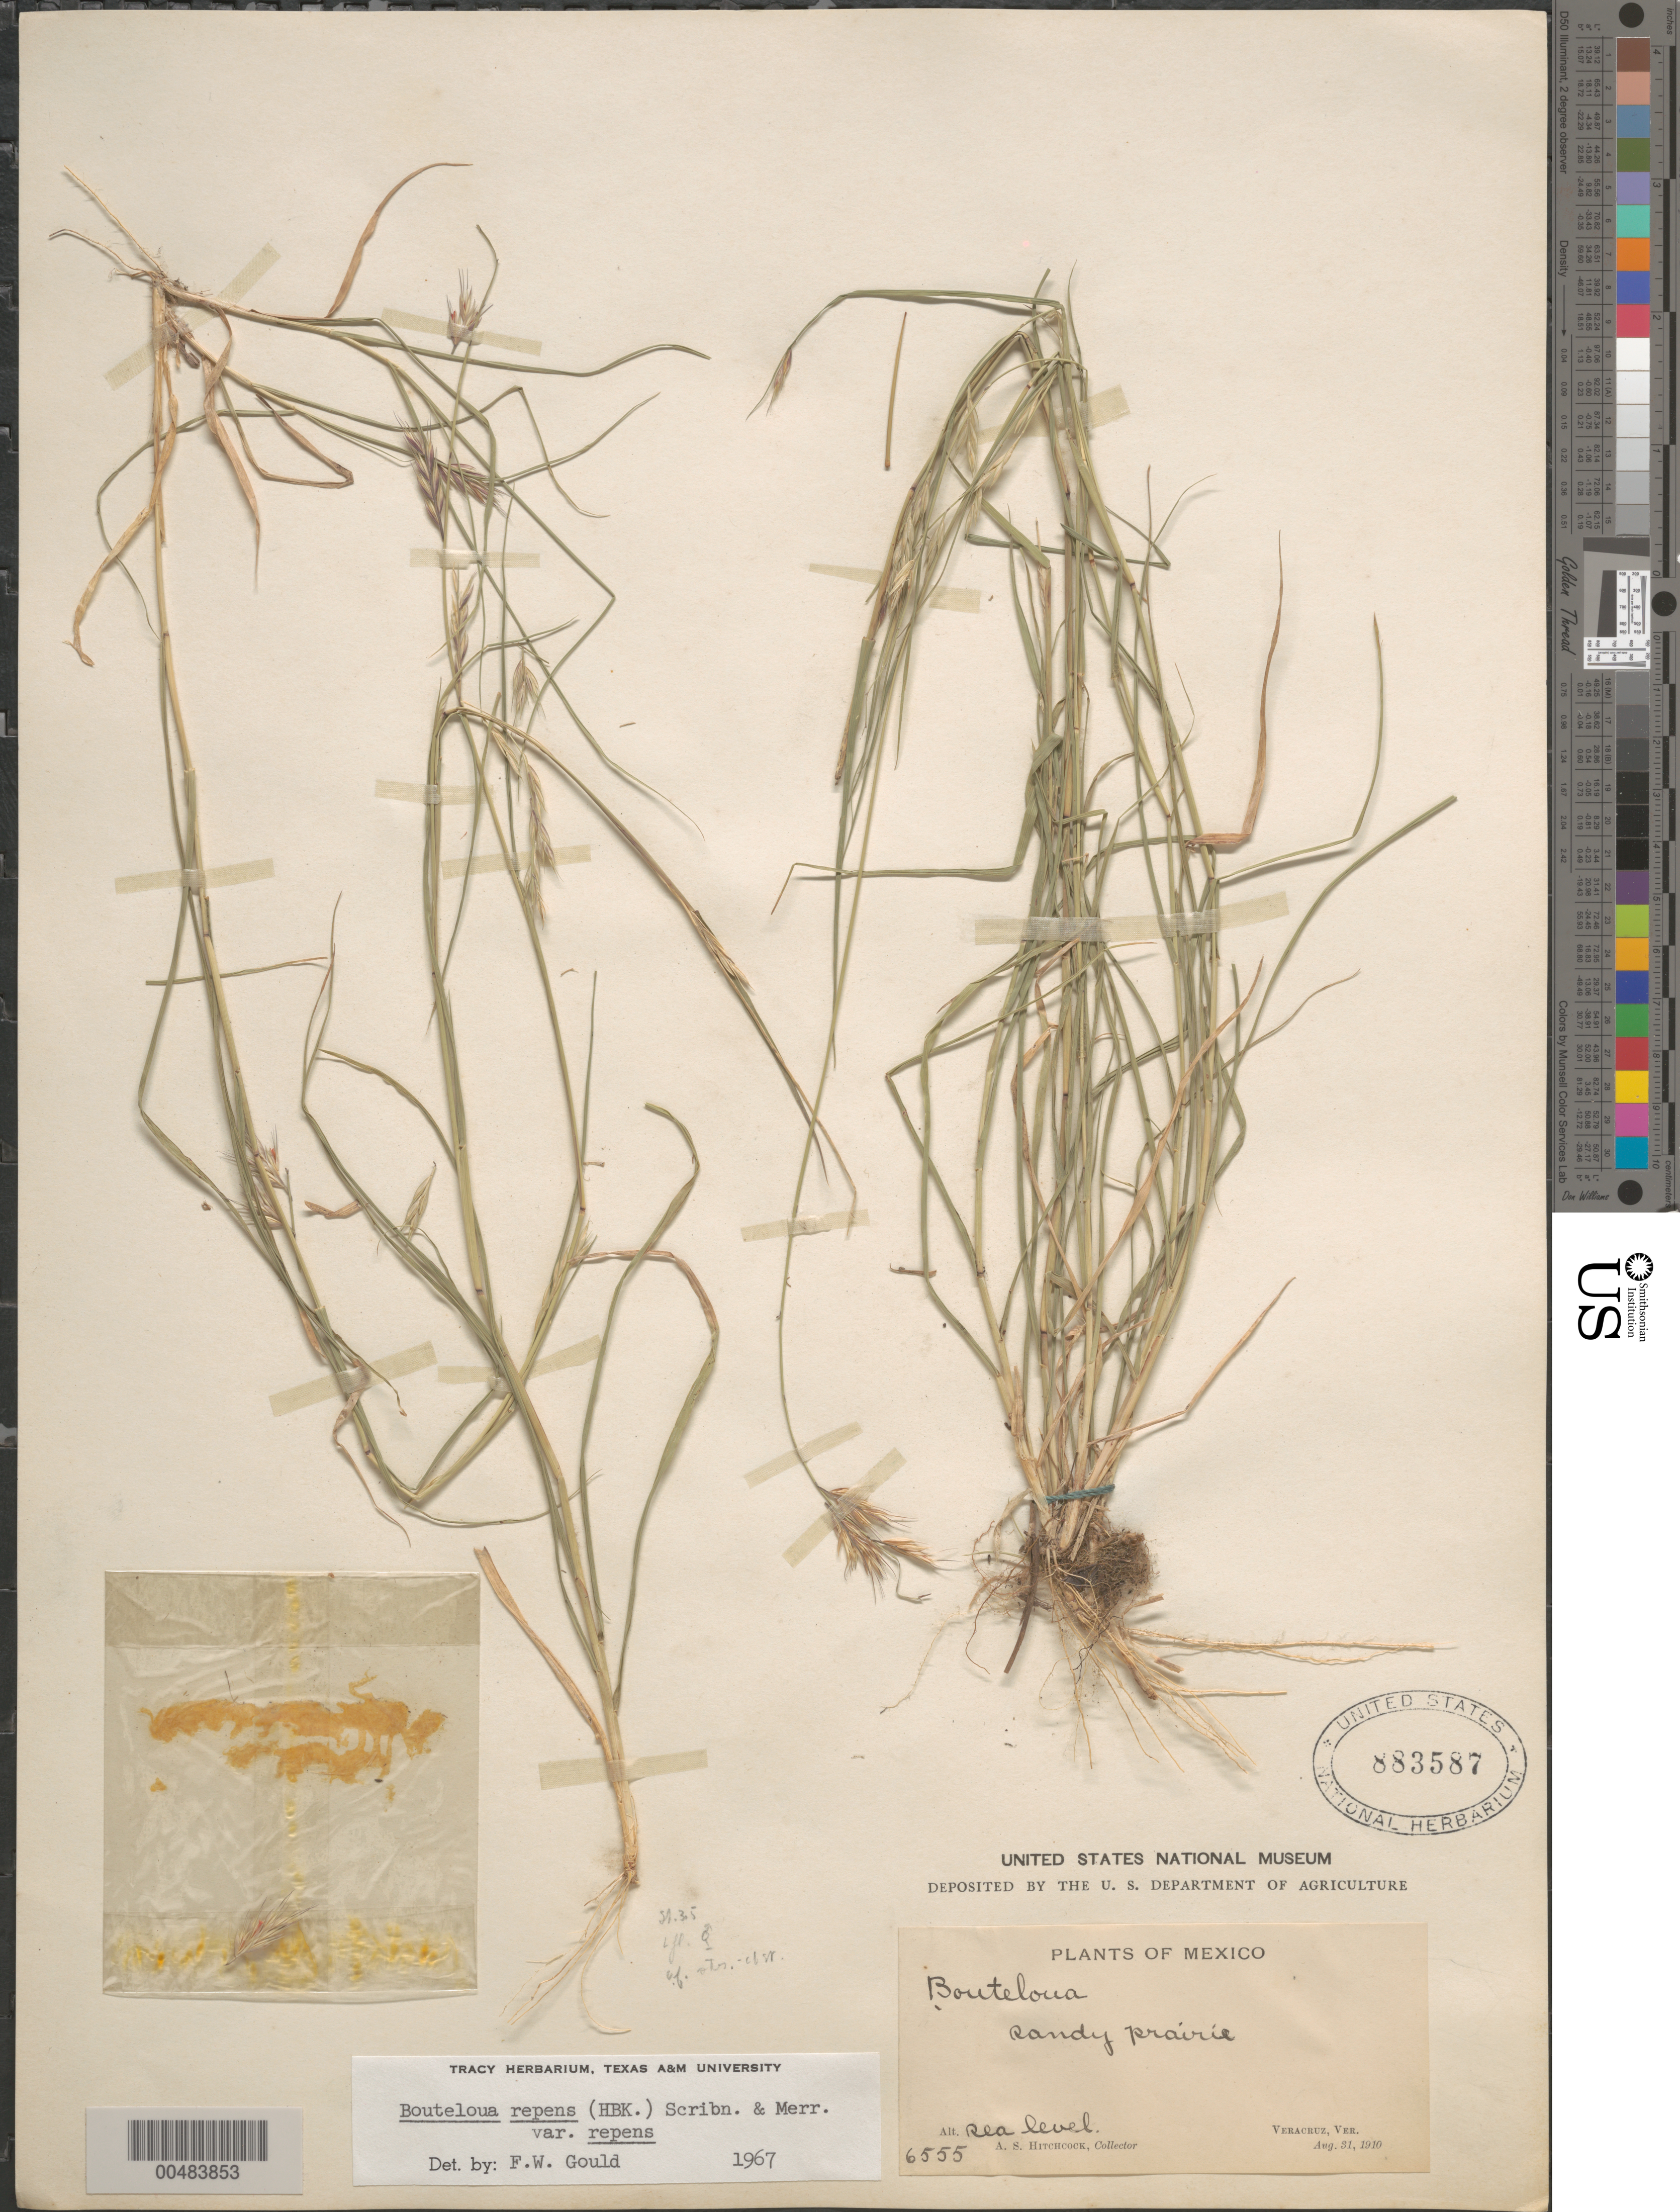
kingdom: Plantae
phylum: Tracheophyta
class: Liliopsida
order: Poales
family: Poaceae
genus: Bouteloua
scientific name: Bouteloua repens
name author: (Kunth) Scribn. & Merr.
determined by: Gould, F. W.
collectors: A. S. Hitchcock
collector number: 6555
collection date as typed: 31 Aug 1910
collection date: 1910-08-31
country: Mexico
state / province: Veracruz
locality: Veracruz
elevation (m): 0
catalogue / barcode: US 883587